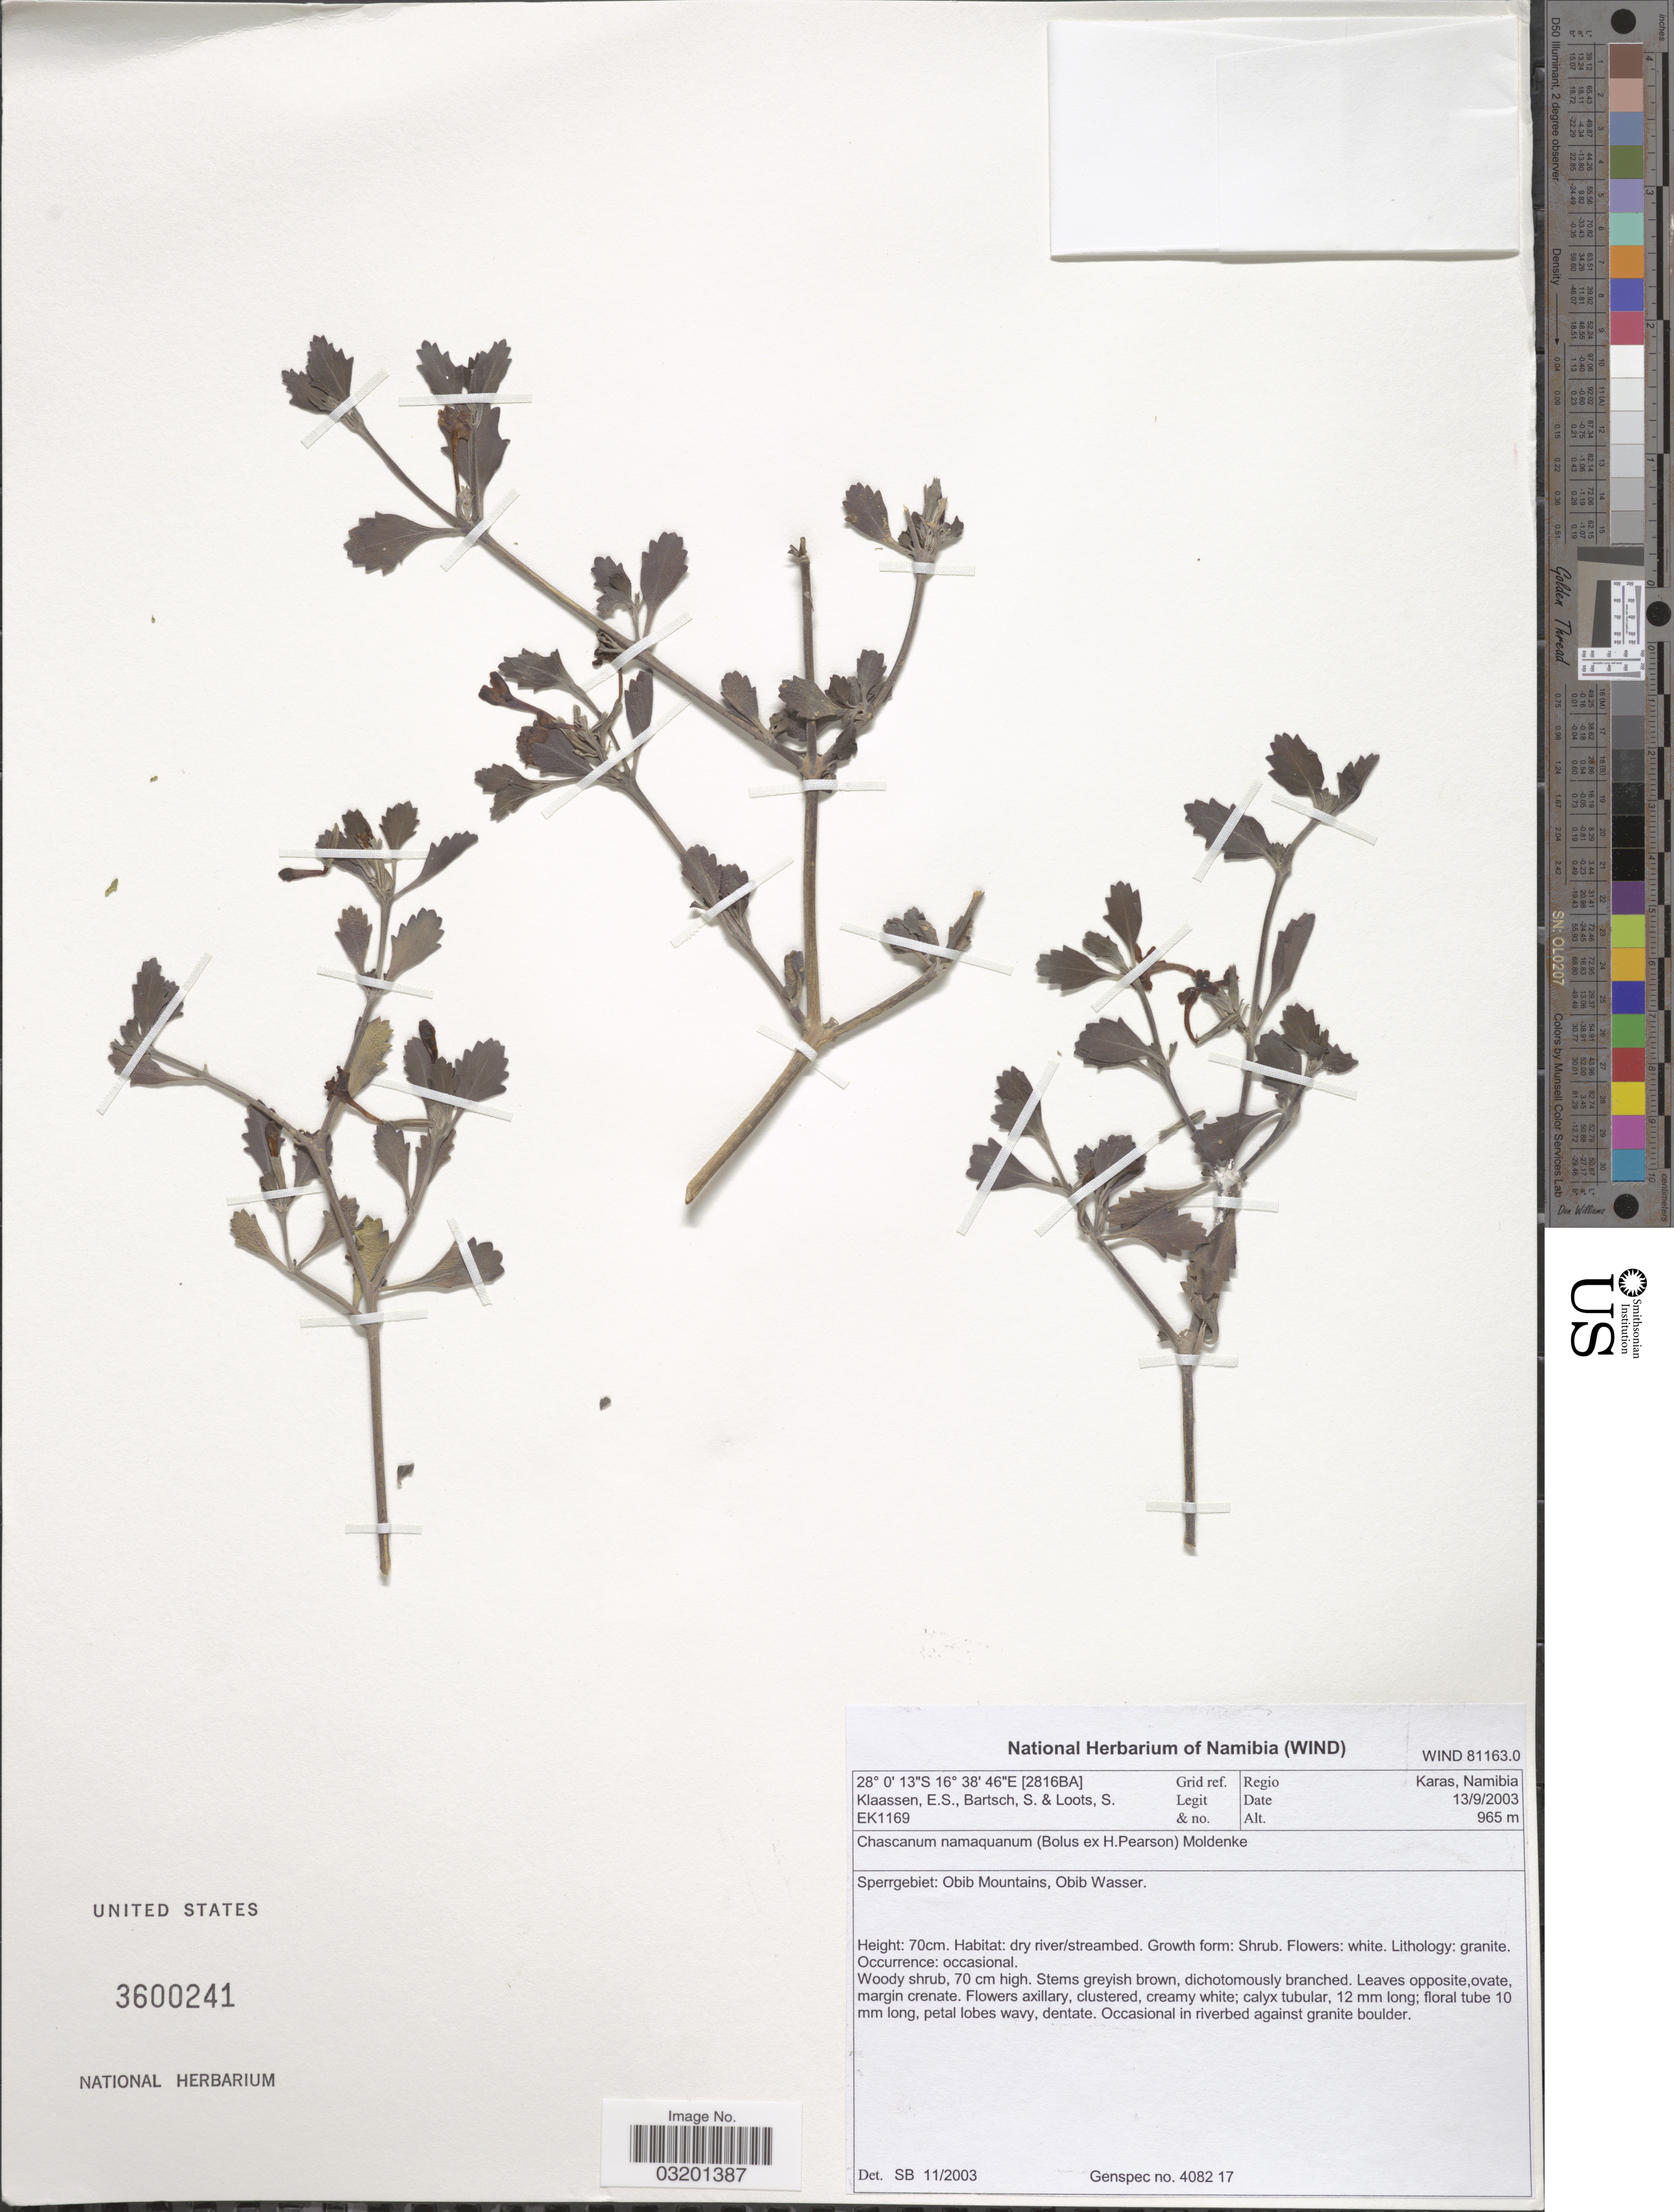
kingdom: Plantae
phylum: Tracheophyta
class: Magnoliopsida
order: Lamiales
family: Verbenaceae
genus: Chascanum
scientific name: Chascanum namaquanum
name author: (Bolus ex H. Pearson) Moldenke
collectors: E. S. Klaassen, S. Bartsch & S. Loots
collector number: EK1169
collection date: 2003-09-13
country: Namibia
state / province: Karas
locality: [2816BA] Grid ref., Regio Karas, Namibia, Sperrgebiet: Obib Mountains, Obib Wasser.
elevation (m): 965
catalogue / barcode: US 3600241